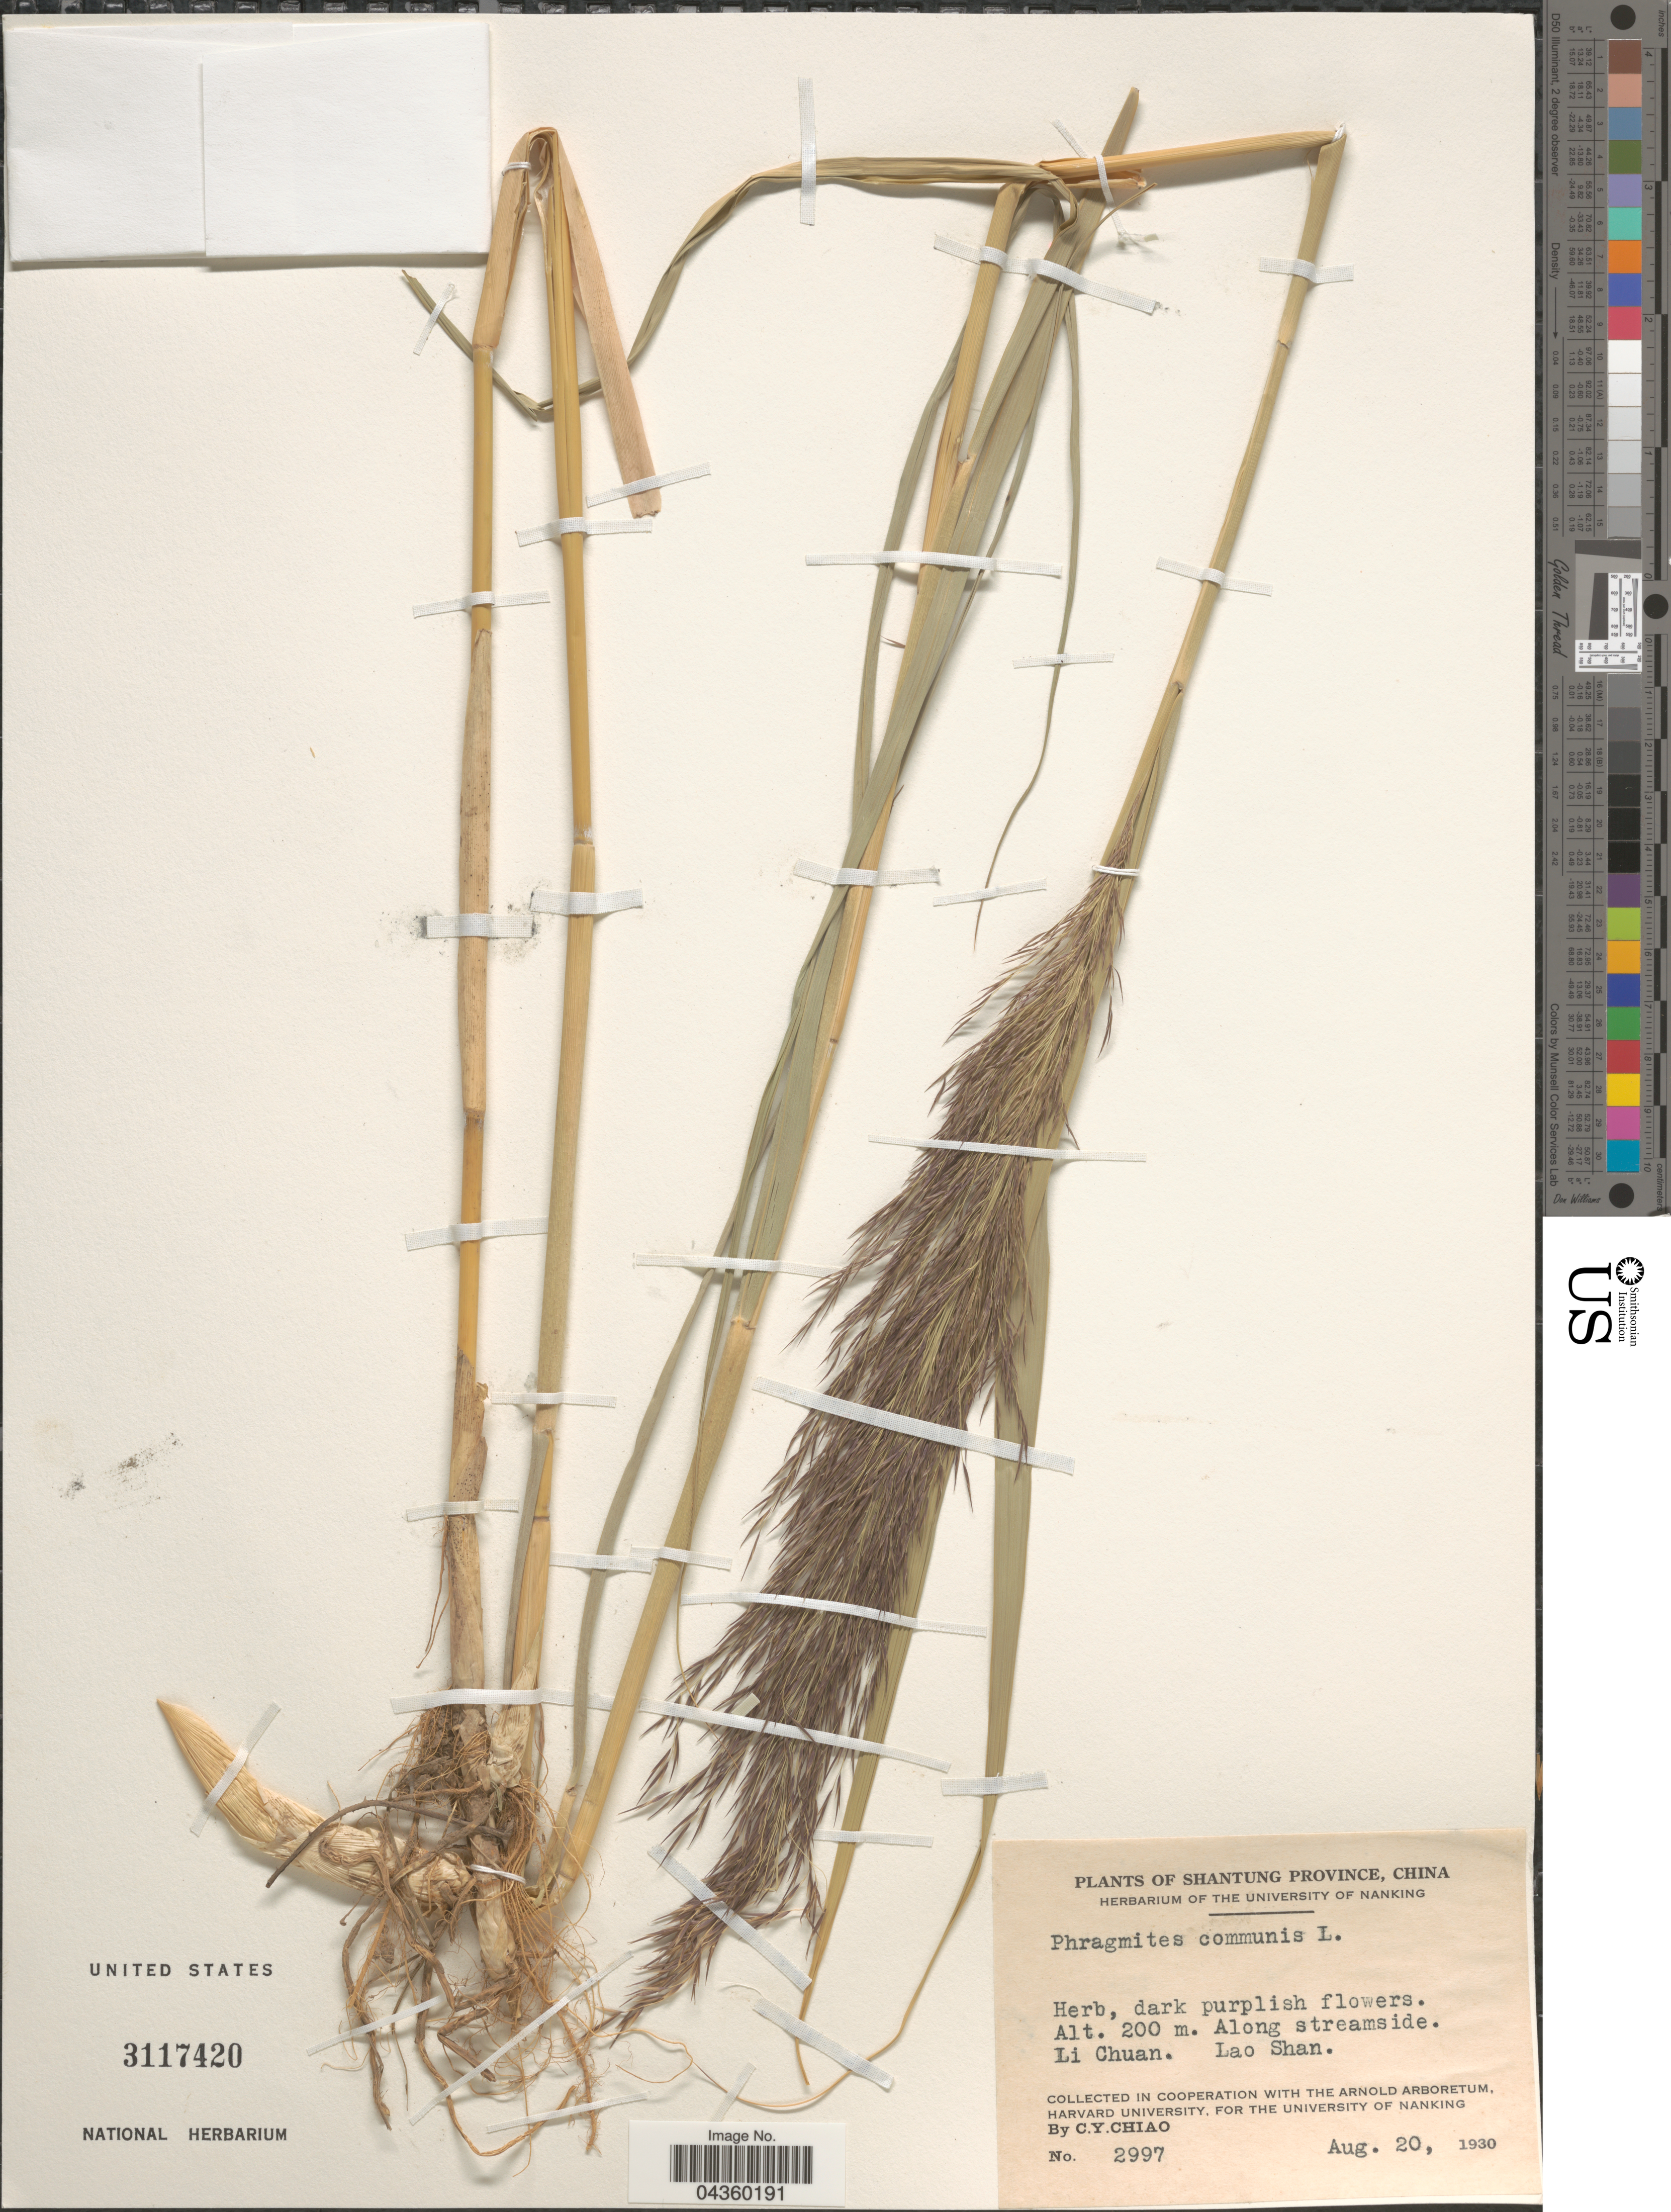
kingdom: Plantae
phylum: Tracheophyta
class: Liliopsida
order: Poales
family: Poaceae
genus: Phragmites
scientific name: Phragmites australis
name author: (Cav.) Trin. ex Steud.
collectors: C. Y. Chiao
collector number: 2997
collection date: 1930-08-20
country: China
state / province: Shandong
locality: Shantung Province. Li Chuan. Lao Shan.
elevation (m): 200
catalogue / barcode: US 3117420